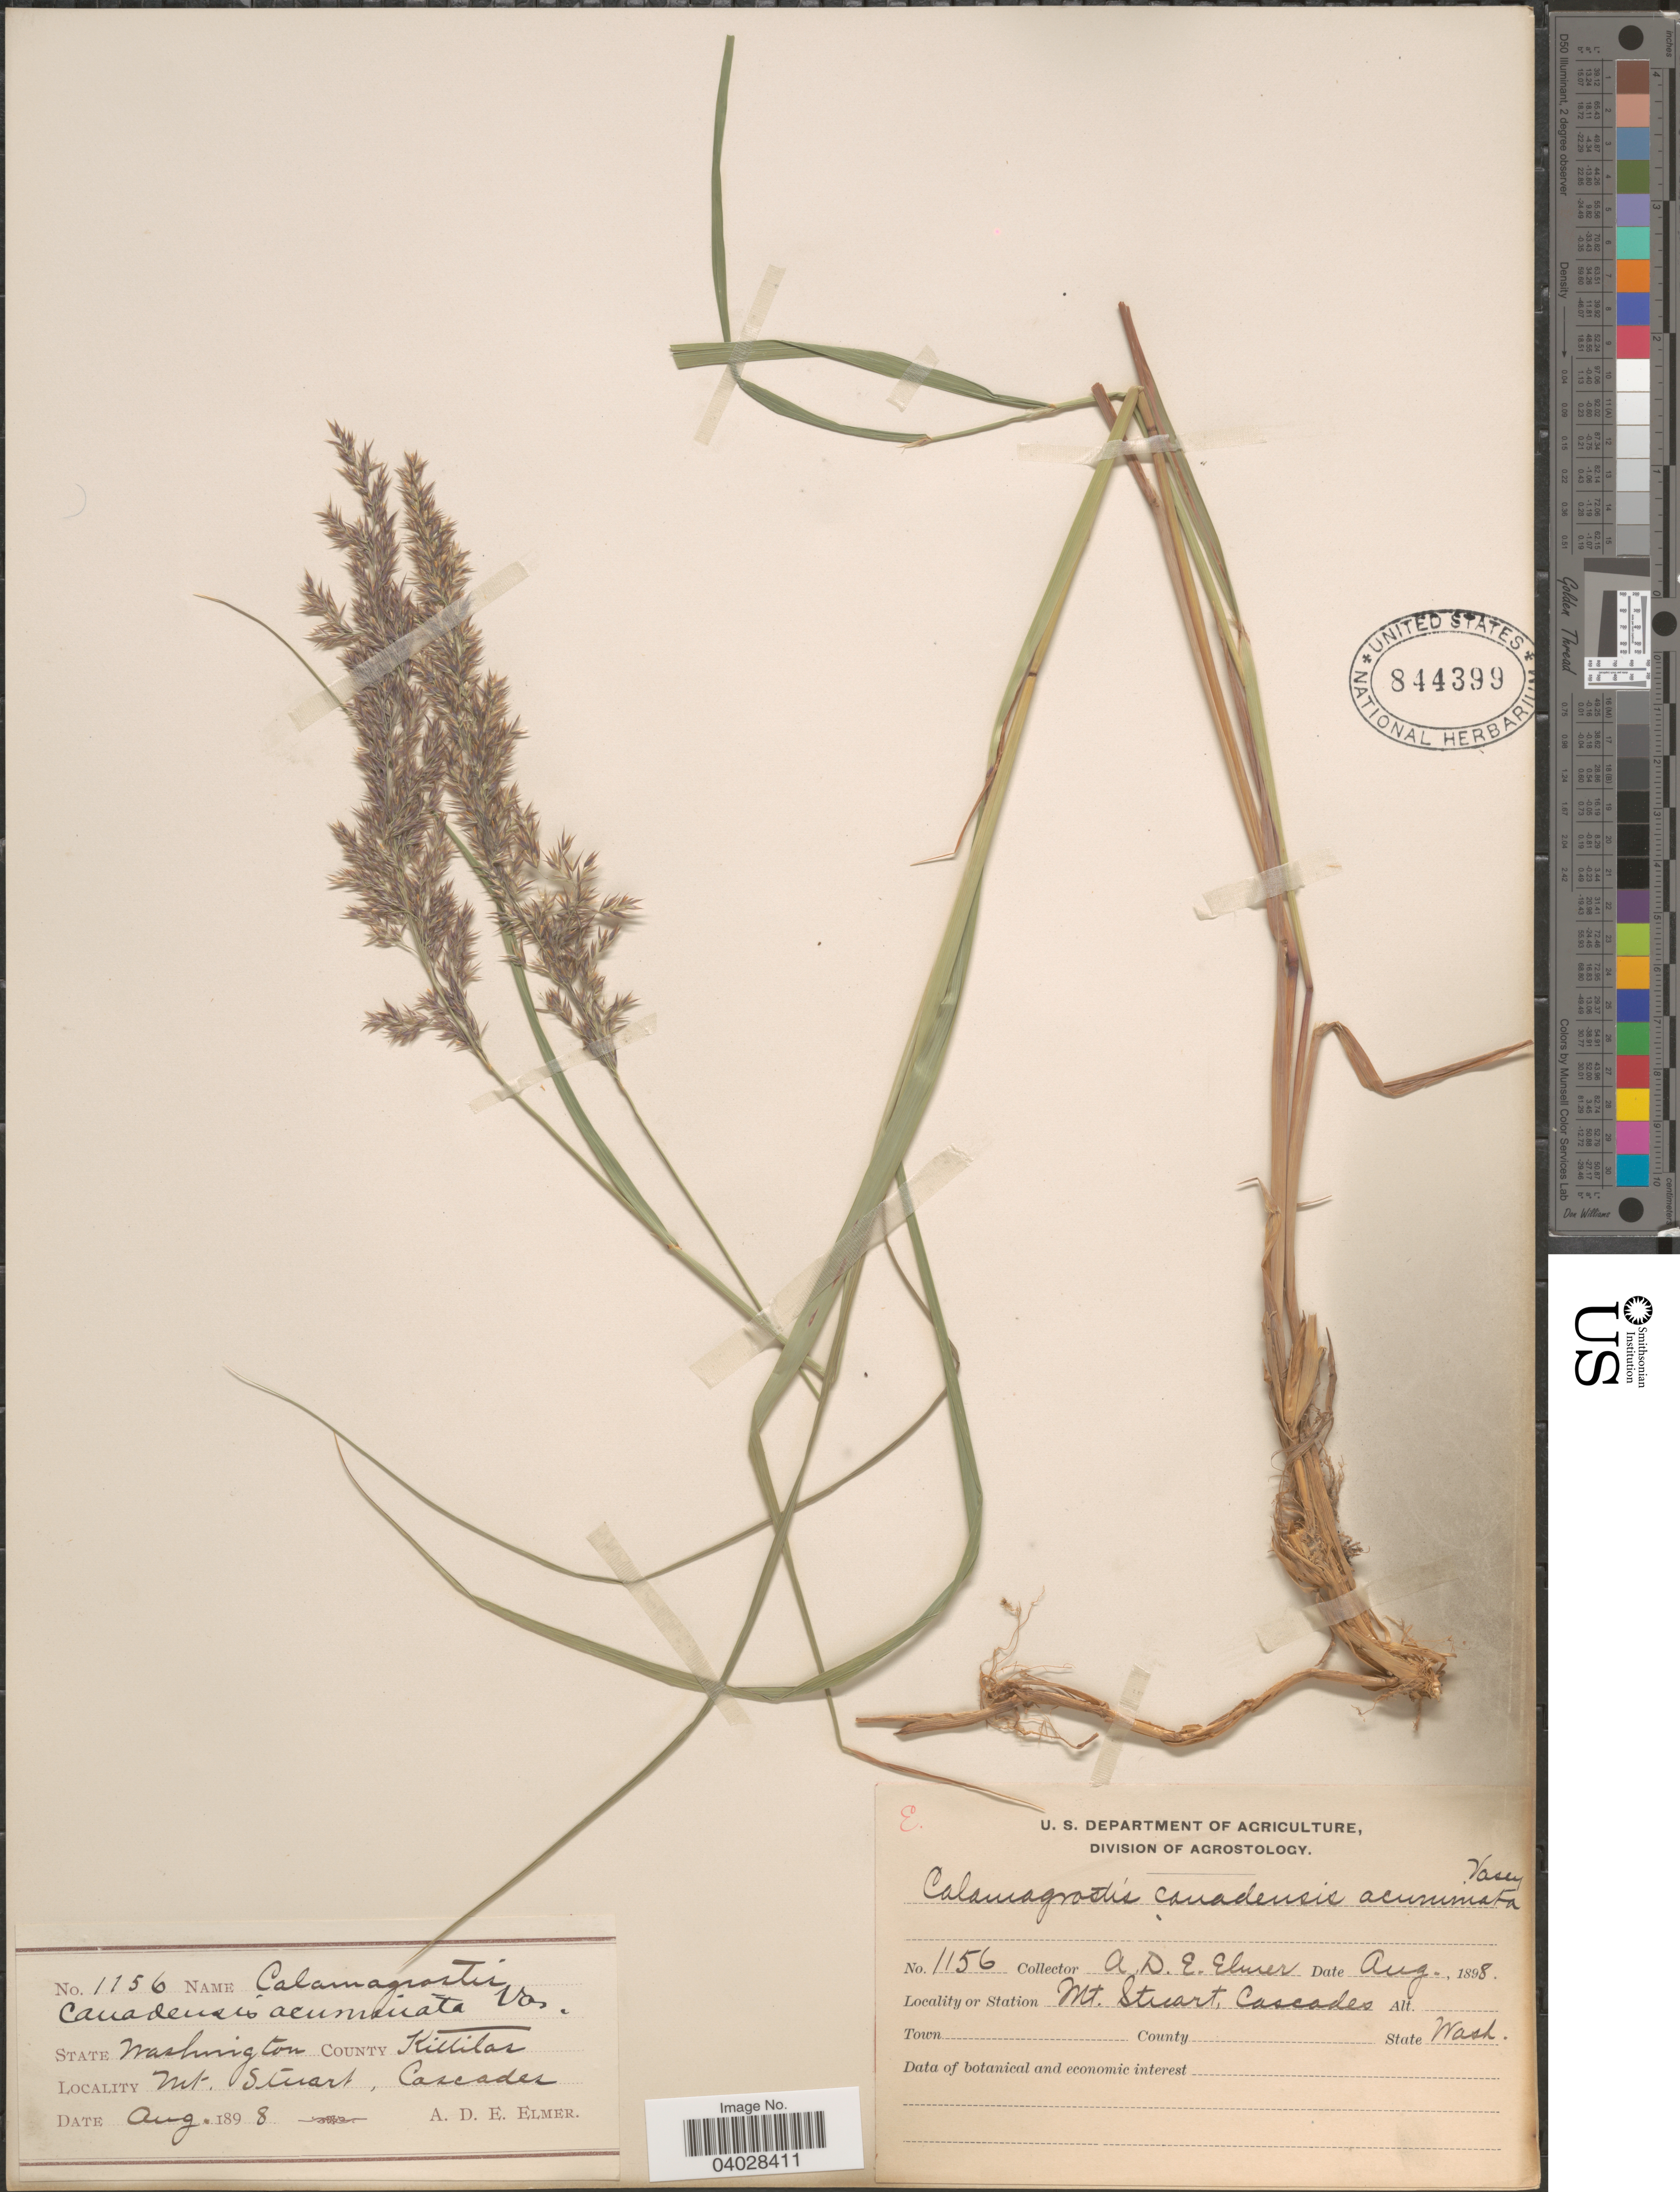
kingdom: Plantae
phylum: Tracheophyta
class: Liliopsida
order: Poales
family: Poaceae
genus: Calamagrostis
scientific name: Calamagrostis canadensis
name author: (Michx.) P. Beauv.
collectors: A. D. E. Elmer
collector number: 1156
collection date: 1898-08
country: United States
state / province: Washington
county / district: Kittitas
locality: County Kittitas. Station Mt. Stuart, Cascades.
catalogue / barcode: US 844399